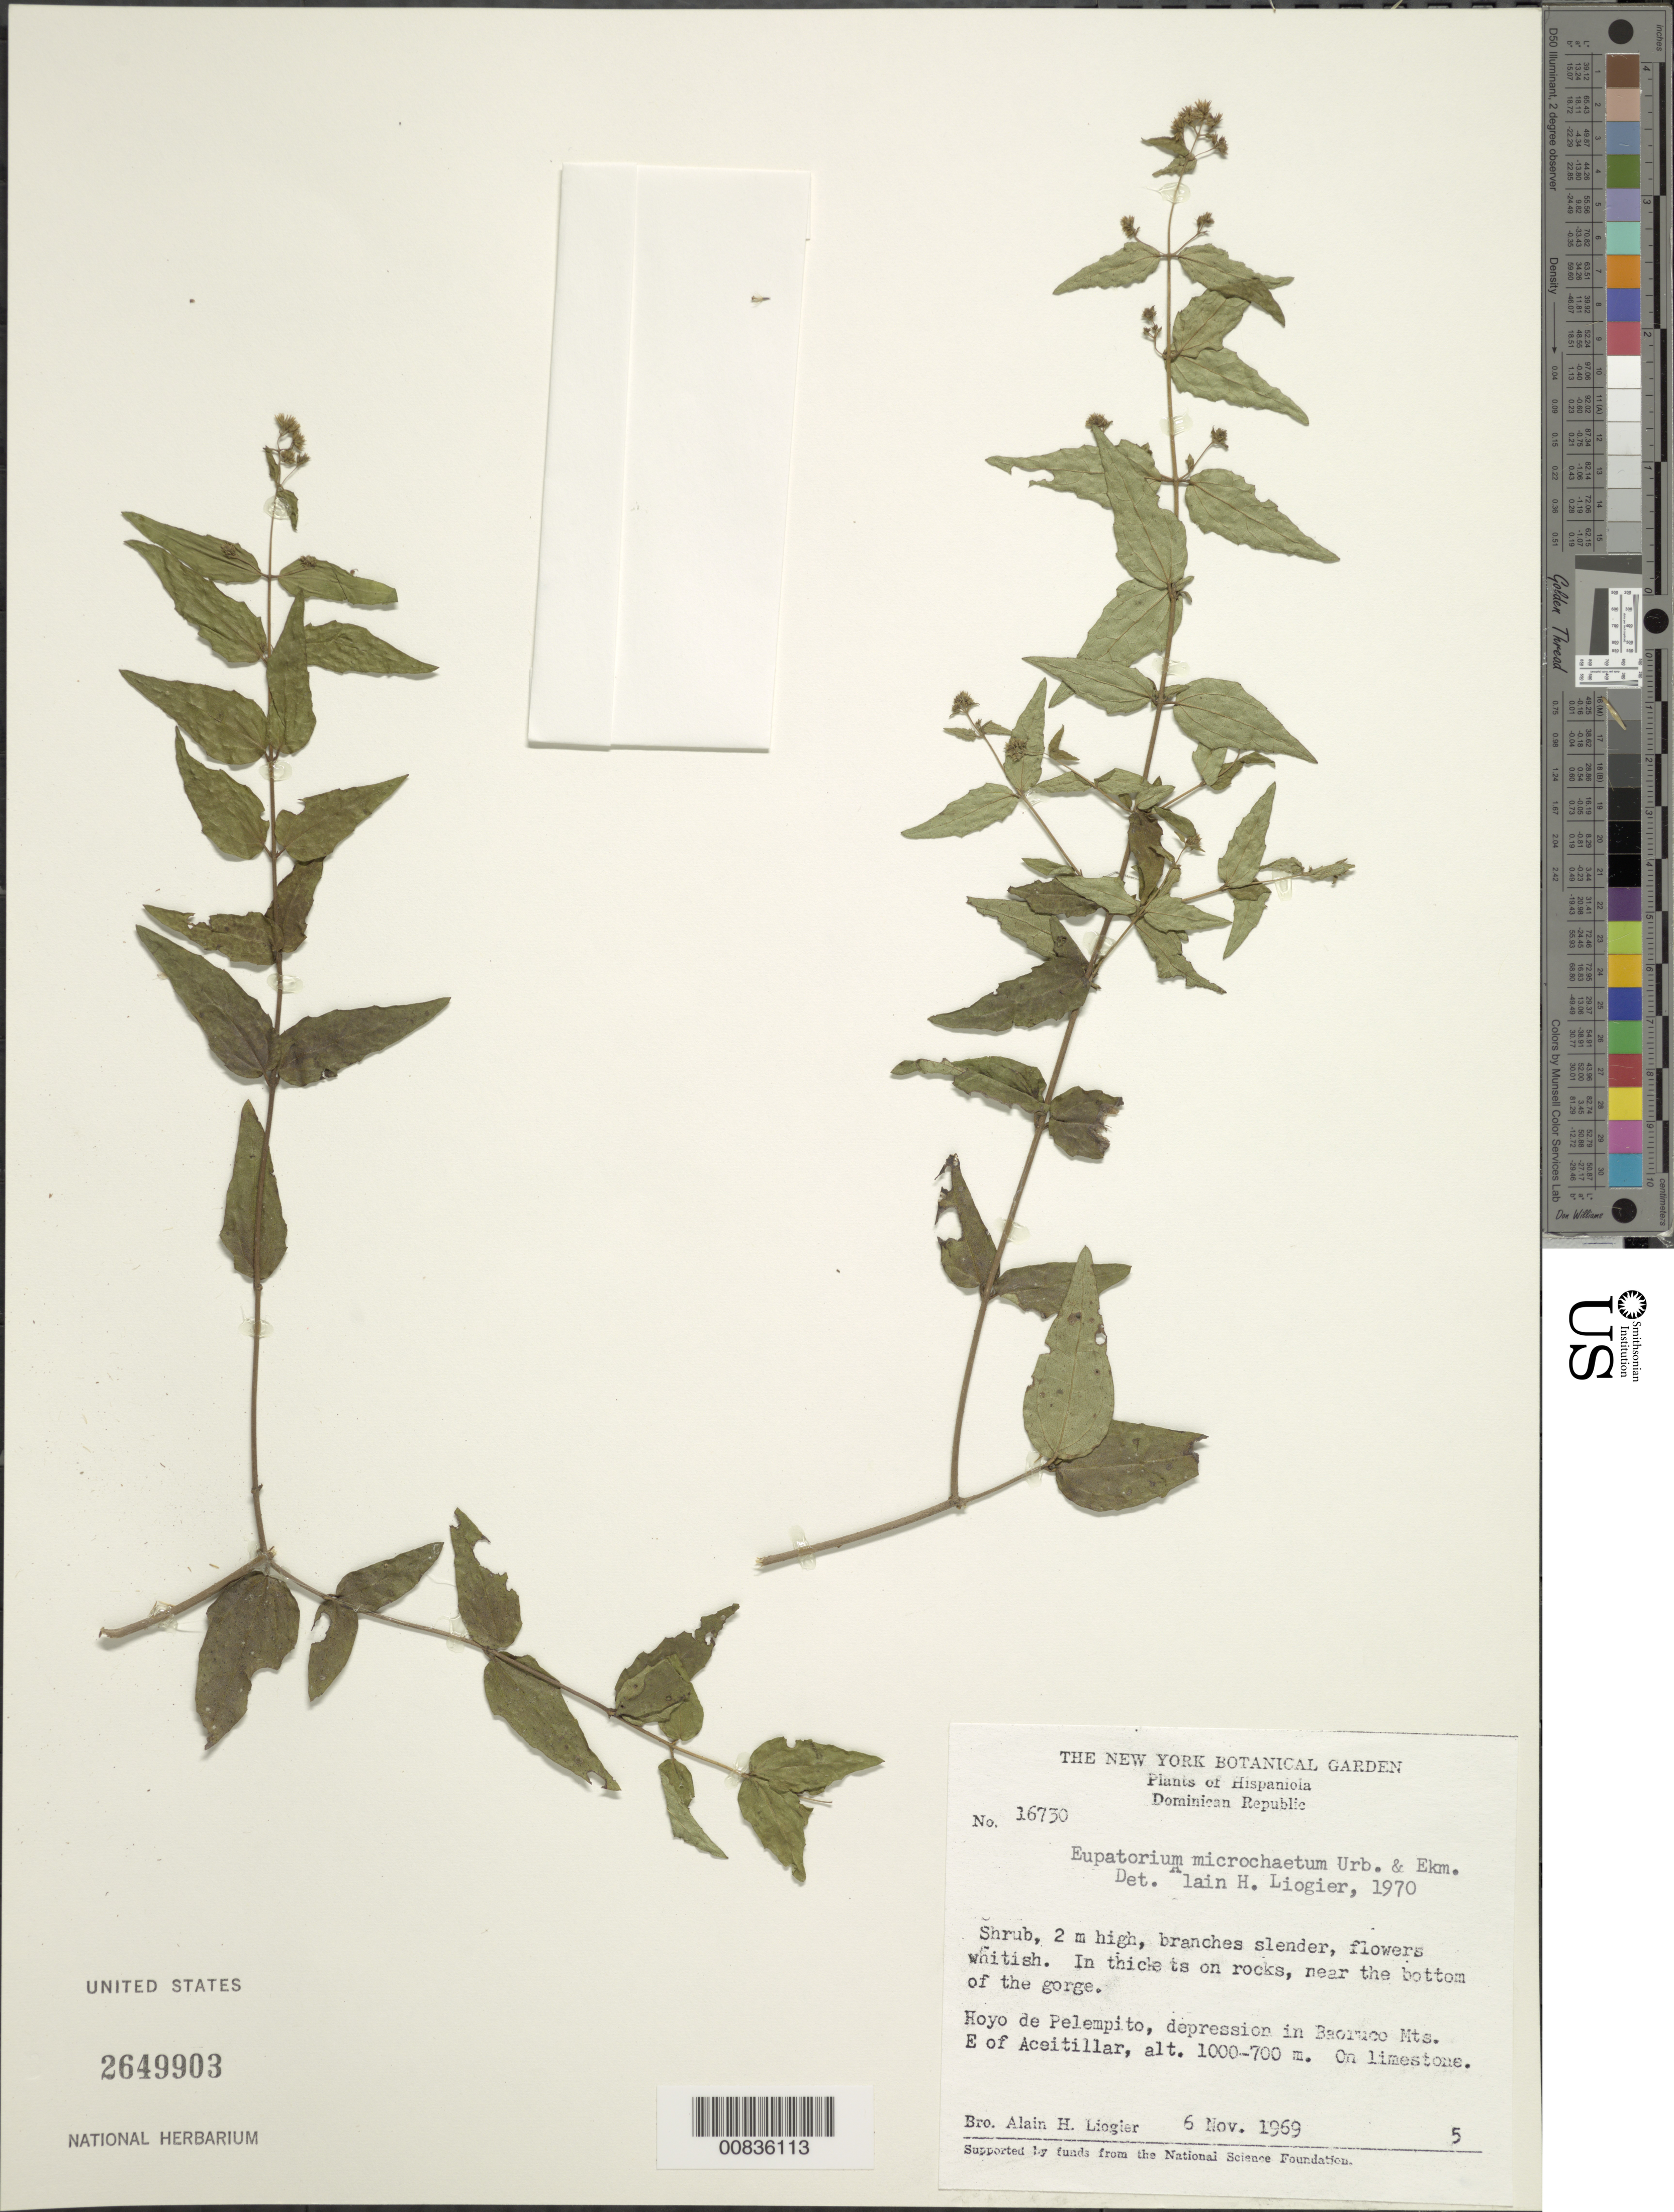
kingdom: Plantae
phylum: Tracheophyta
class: Magnoliopsida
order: Asterales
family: Asteraceae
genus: Koanophyllon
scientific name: Koanophyllon microchaetum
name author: (Urb. & Ekman) R.M. King & H. Rob.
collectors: A. H. Liogier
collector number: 16730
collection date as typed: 06 Nov 1969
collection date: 1969-11-06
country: Dominican Republic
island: Hispaniola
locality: Hoy de Pelempito, depression in Baoruco Mts, E of Aceitillar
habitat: In thickets on limestone rocks, near the bottom of the gorge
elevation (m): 700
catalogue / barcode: US 2649903